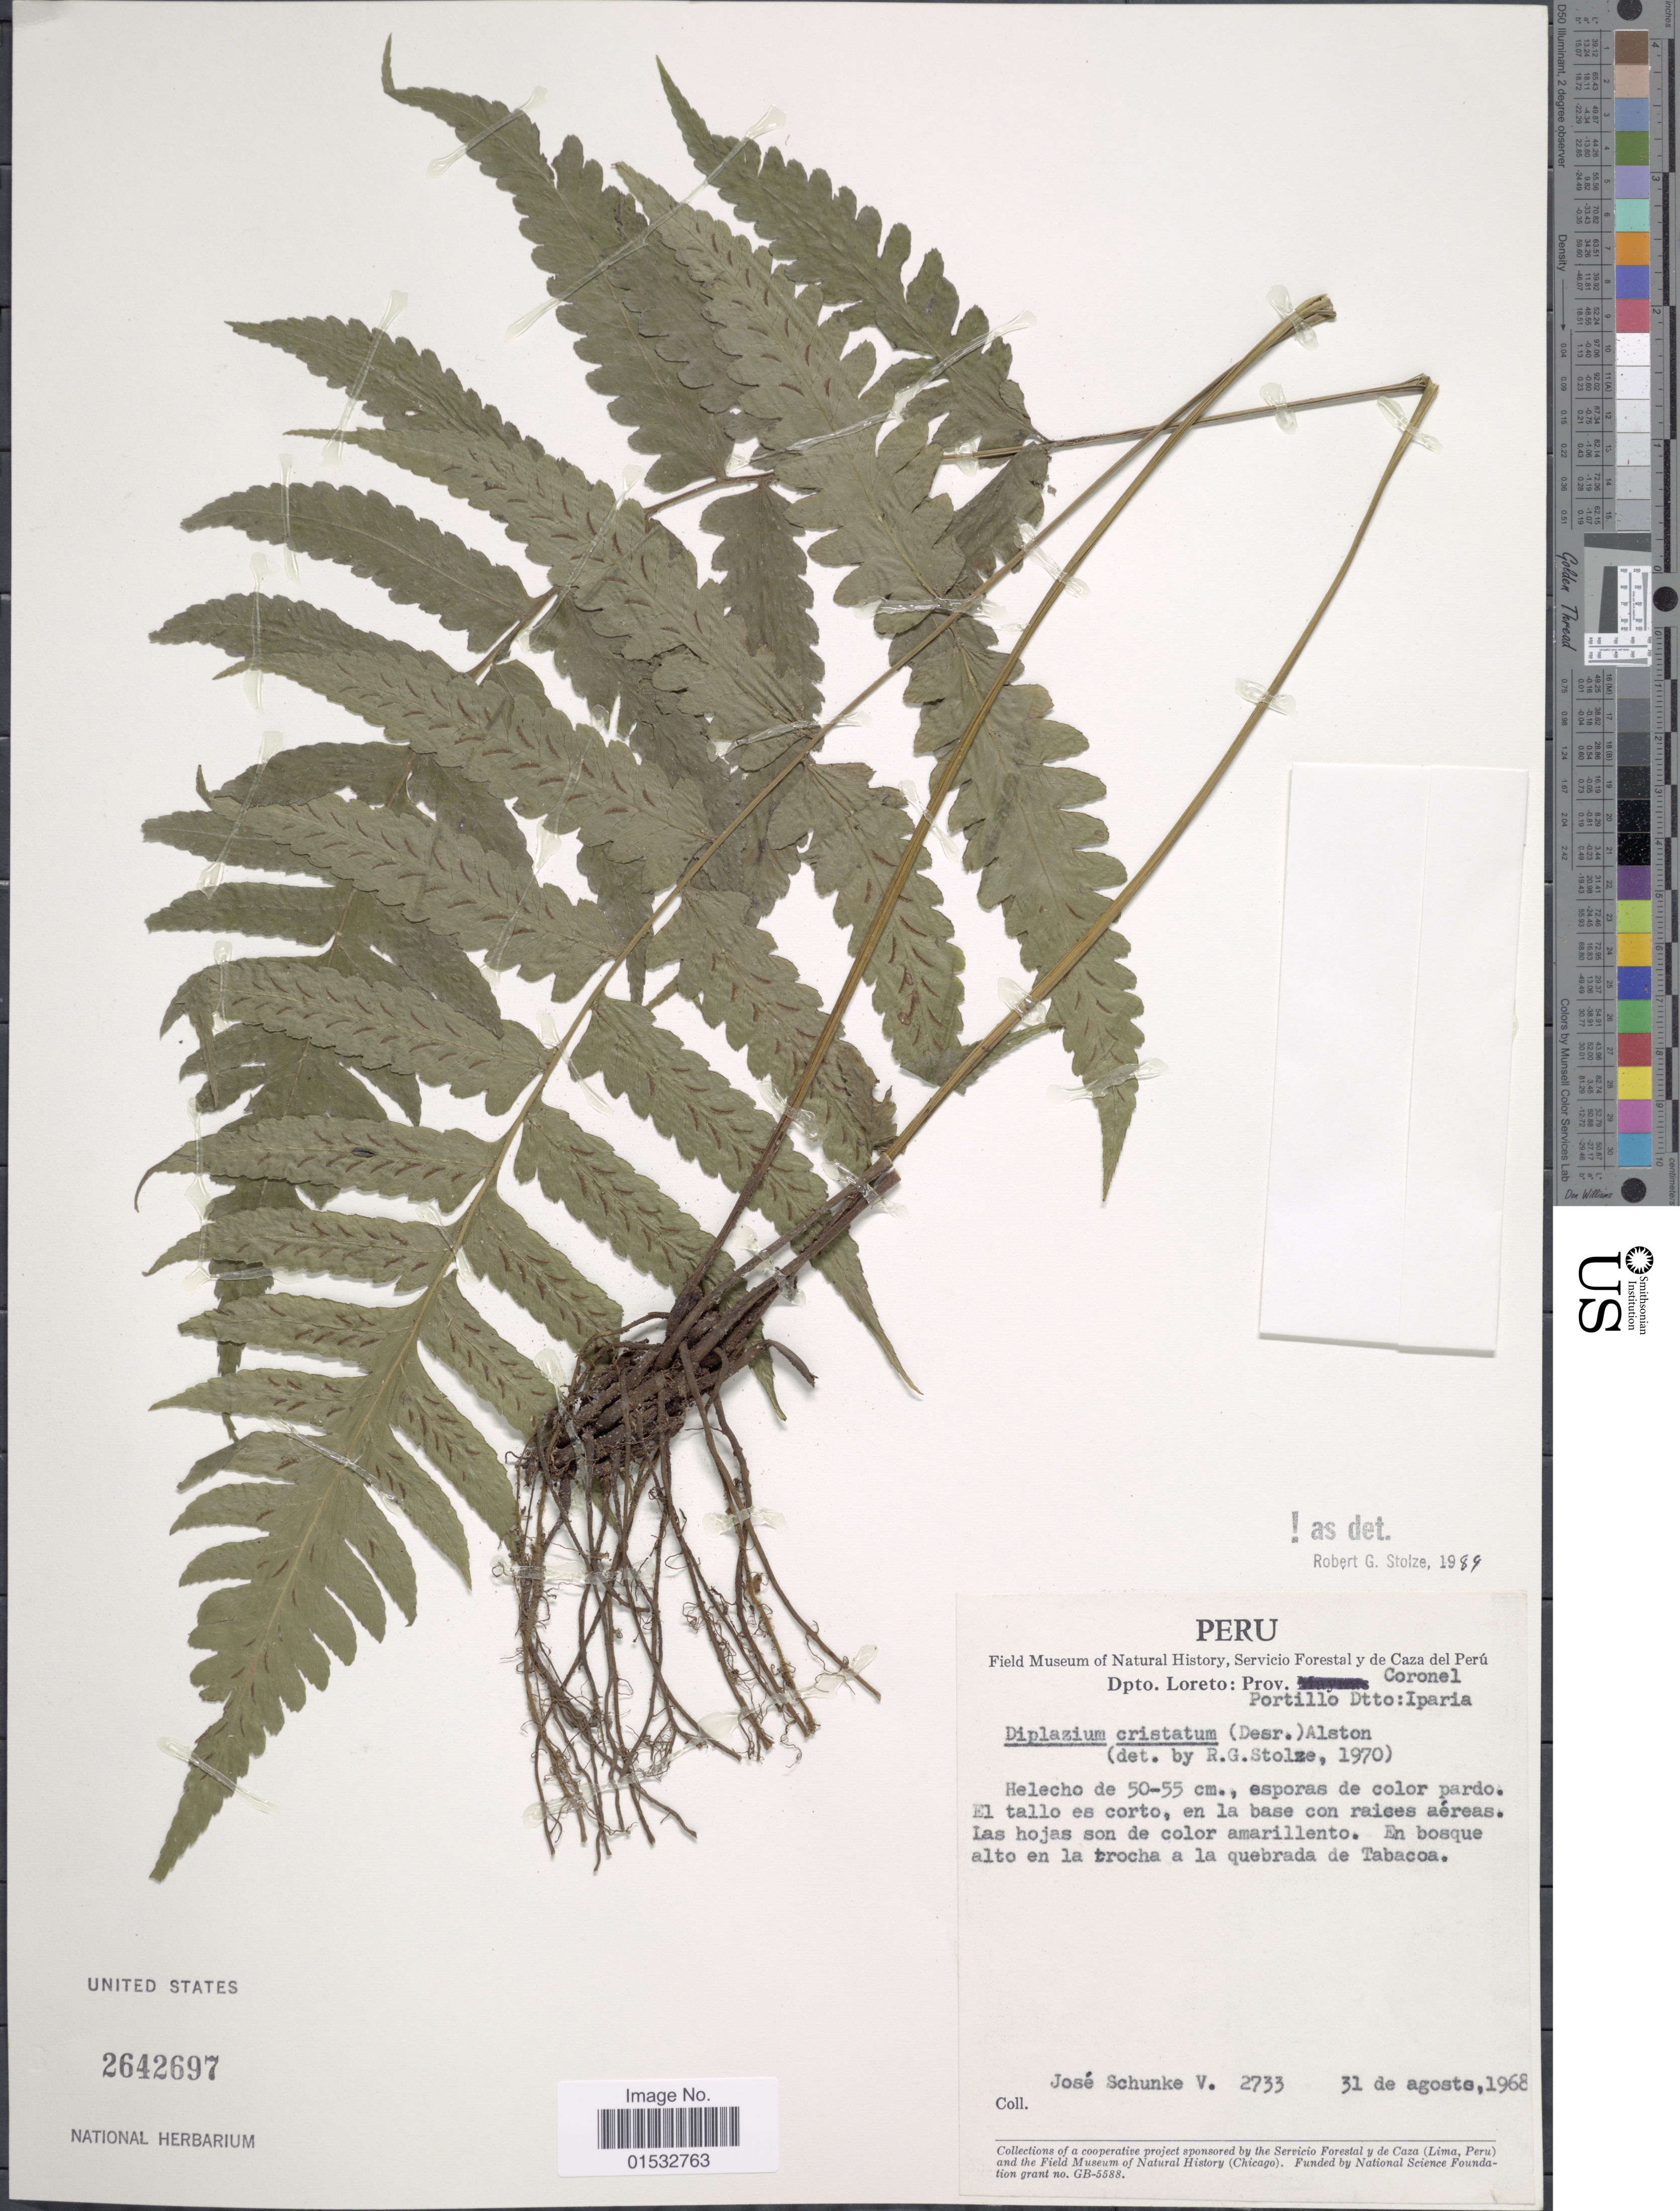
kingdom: Plantae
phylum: Tracheophyta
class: Polypodiopsida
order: Polypodiales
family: Athyriaceae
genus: Diplazium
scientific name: Diplazium cristatum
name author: (Desr.) Alston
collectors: J. Schunke Vigo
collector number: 2733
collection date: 1968-08-31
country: Peru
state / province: Loreto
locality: Prov. Coronel Portillo. Dtto: Iparia. En bosque alto en la trocha a la quebrada de Tabacoa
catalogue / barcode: US 2642697